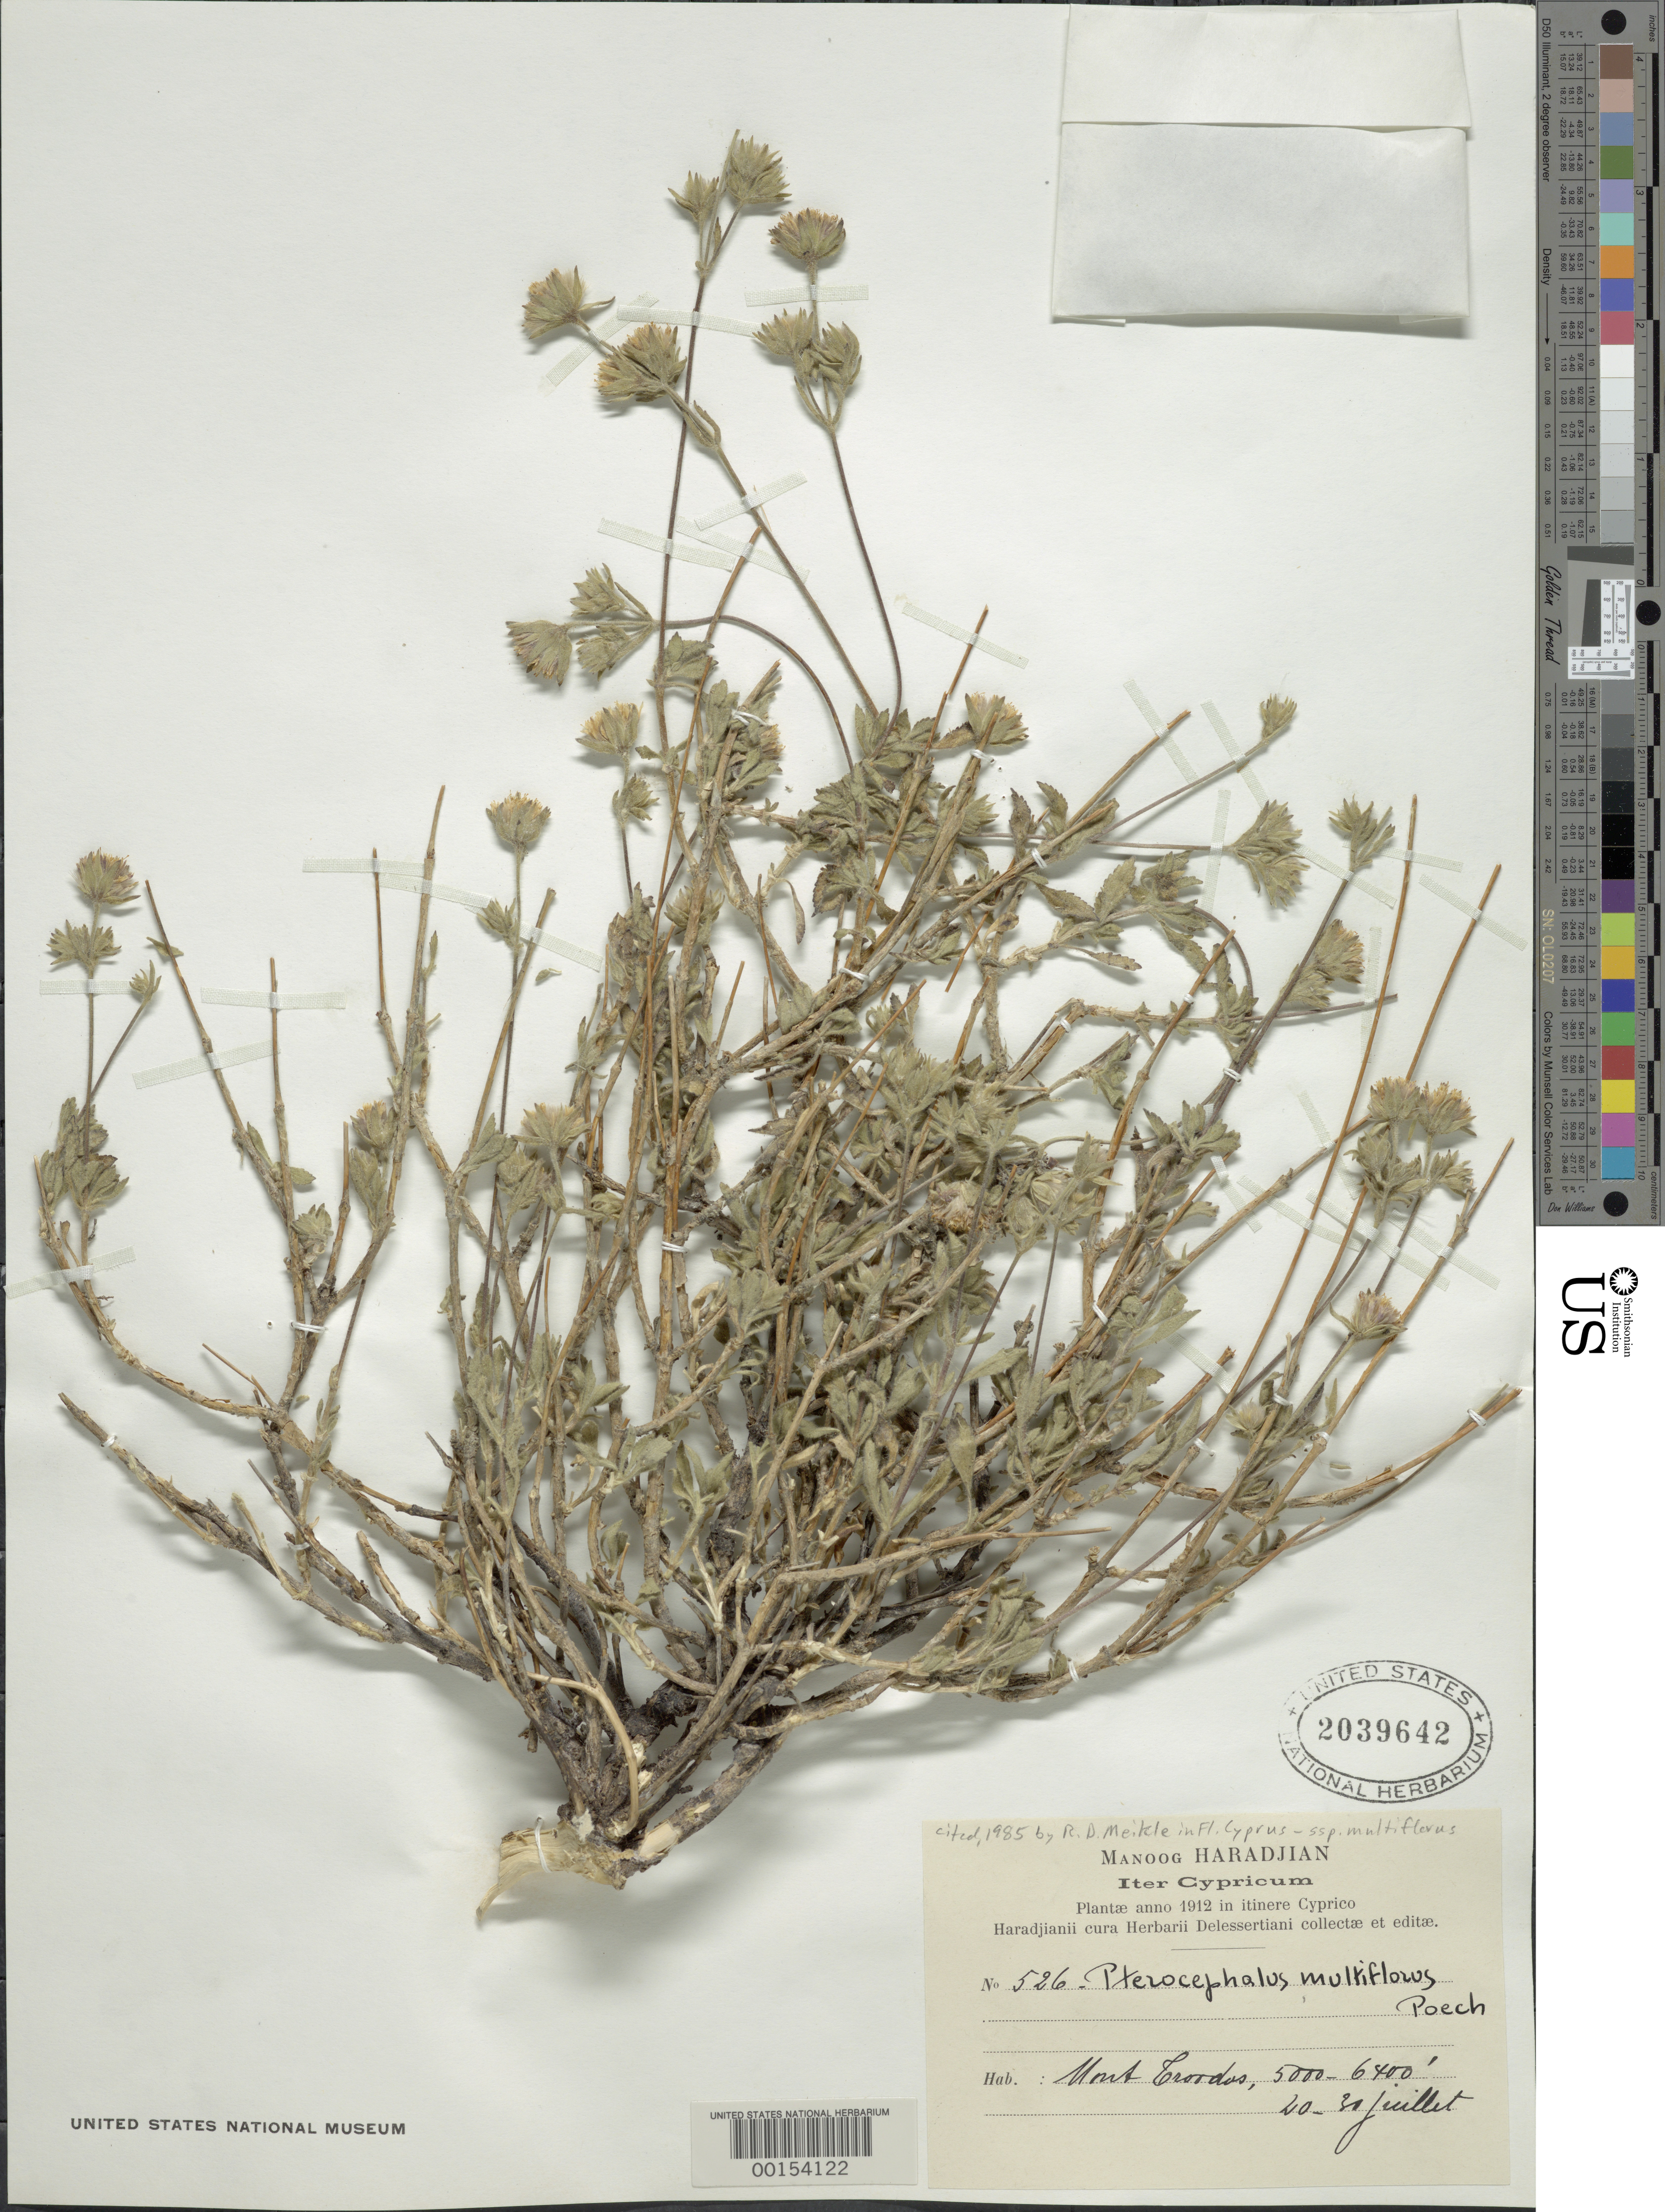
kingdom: Plantae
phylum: Tracheophyta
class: Magnoliopsida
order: Dipsacales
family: Caprifoliaceae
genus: Pterocephalus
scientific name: Pterocephalus multiflorus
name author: Poech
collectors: M. Haradjian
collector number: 526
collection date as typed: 20 Jul 1912 to 25 Jul 1912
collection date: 1912-07-20/1912-07-25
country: Cyprus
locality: Mont Croodos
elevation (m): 1524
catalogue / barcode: US 2039642